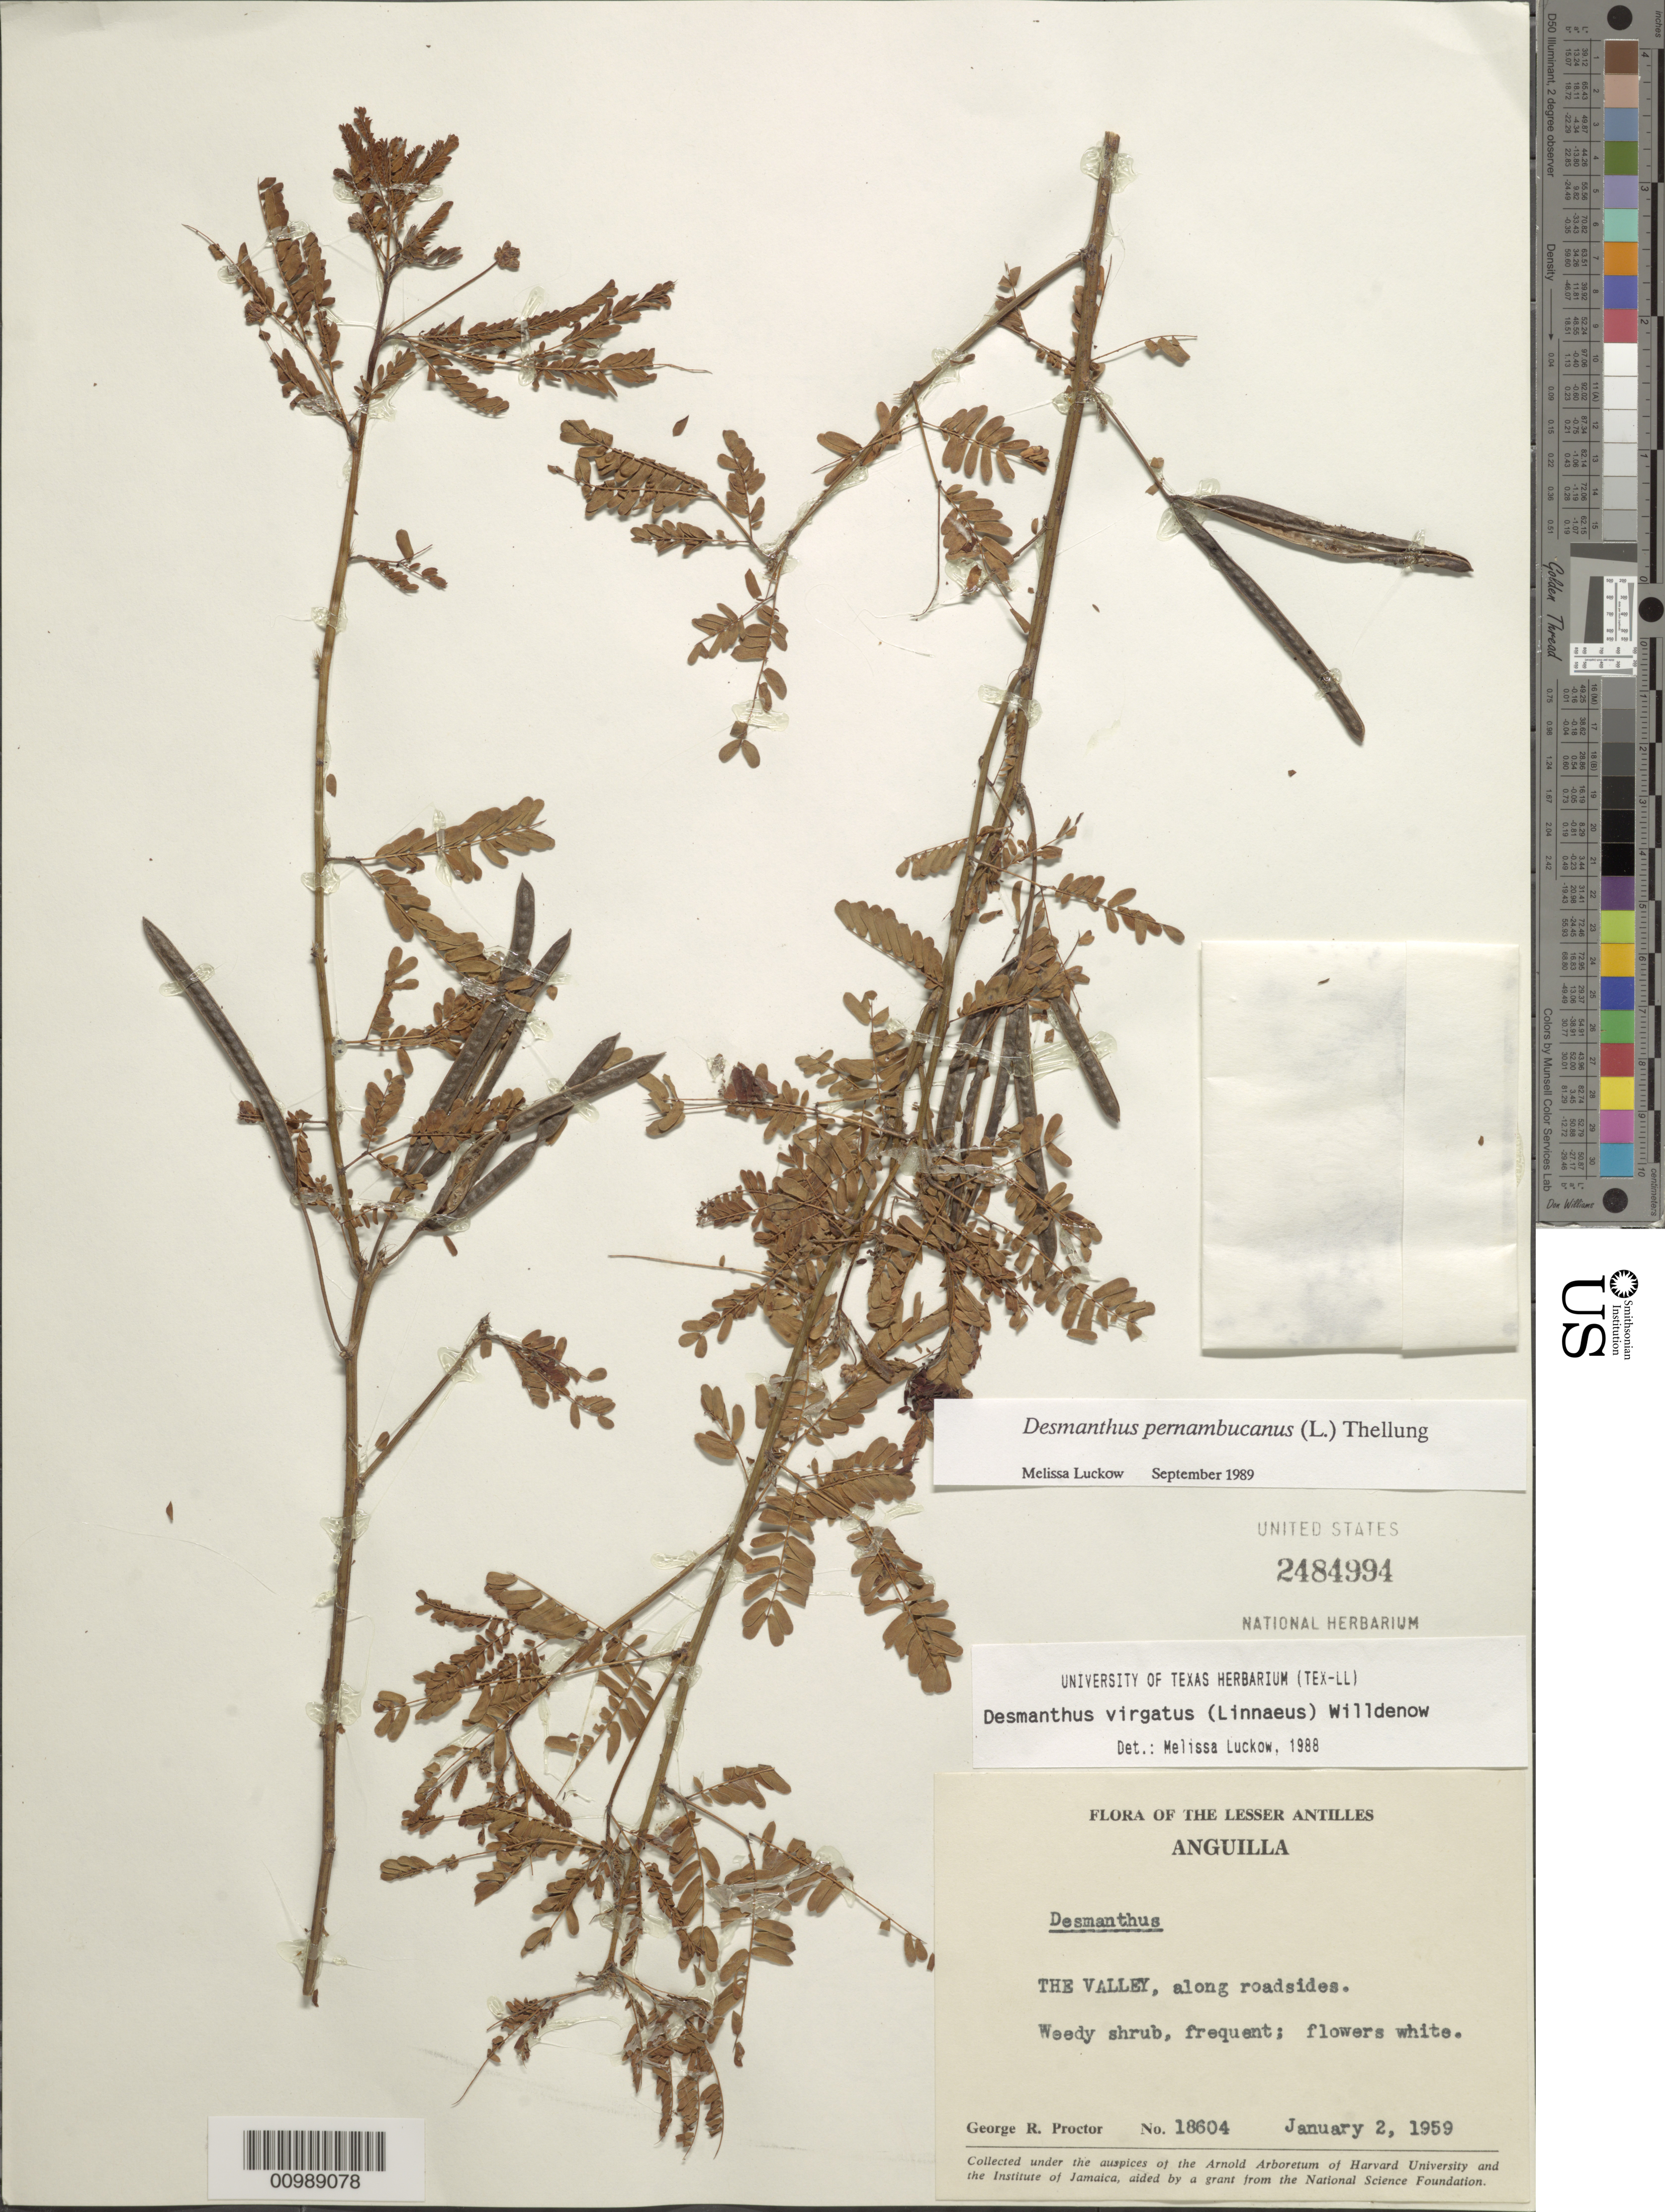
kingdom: Plantae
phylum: Tracheophyta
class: Magnoliopsida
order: Fabales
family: Fabaceae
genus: Desmanthus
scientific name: Desmanthus pernambucanus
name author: (L.) Thell.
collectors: G. R. Proctor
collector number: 18604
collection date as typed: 02 Jan 1959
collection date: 1959-01-02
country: Anguilla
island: Anguilla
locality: The Valley, along roadsides.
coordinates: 0 N, 0 E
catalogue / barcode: US 2484994